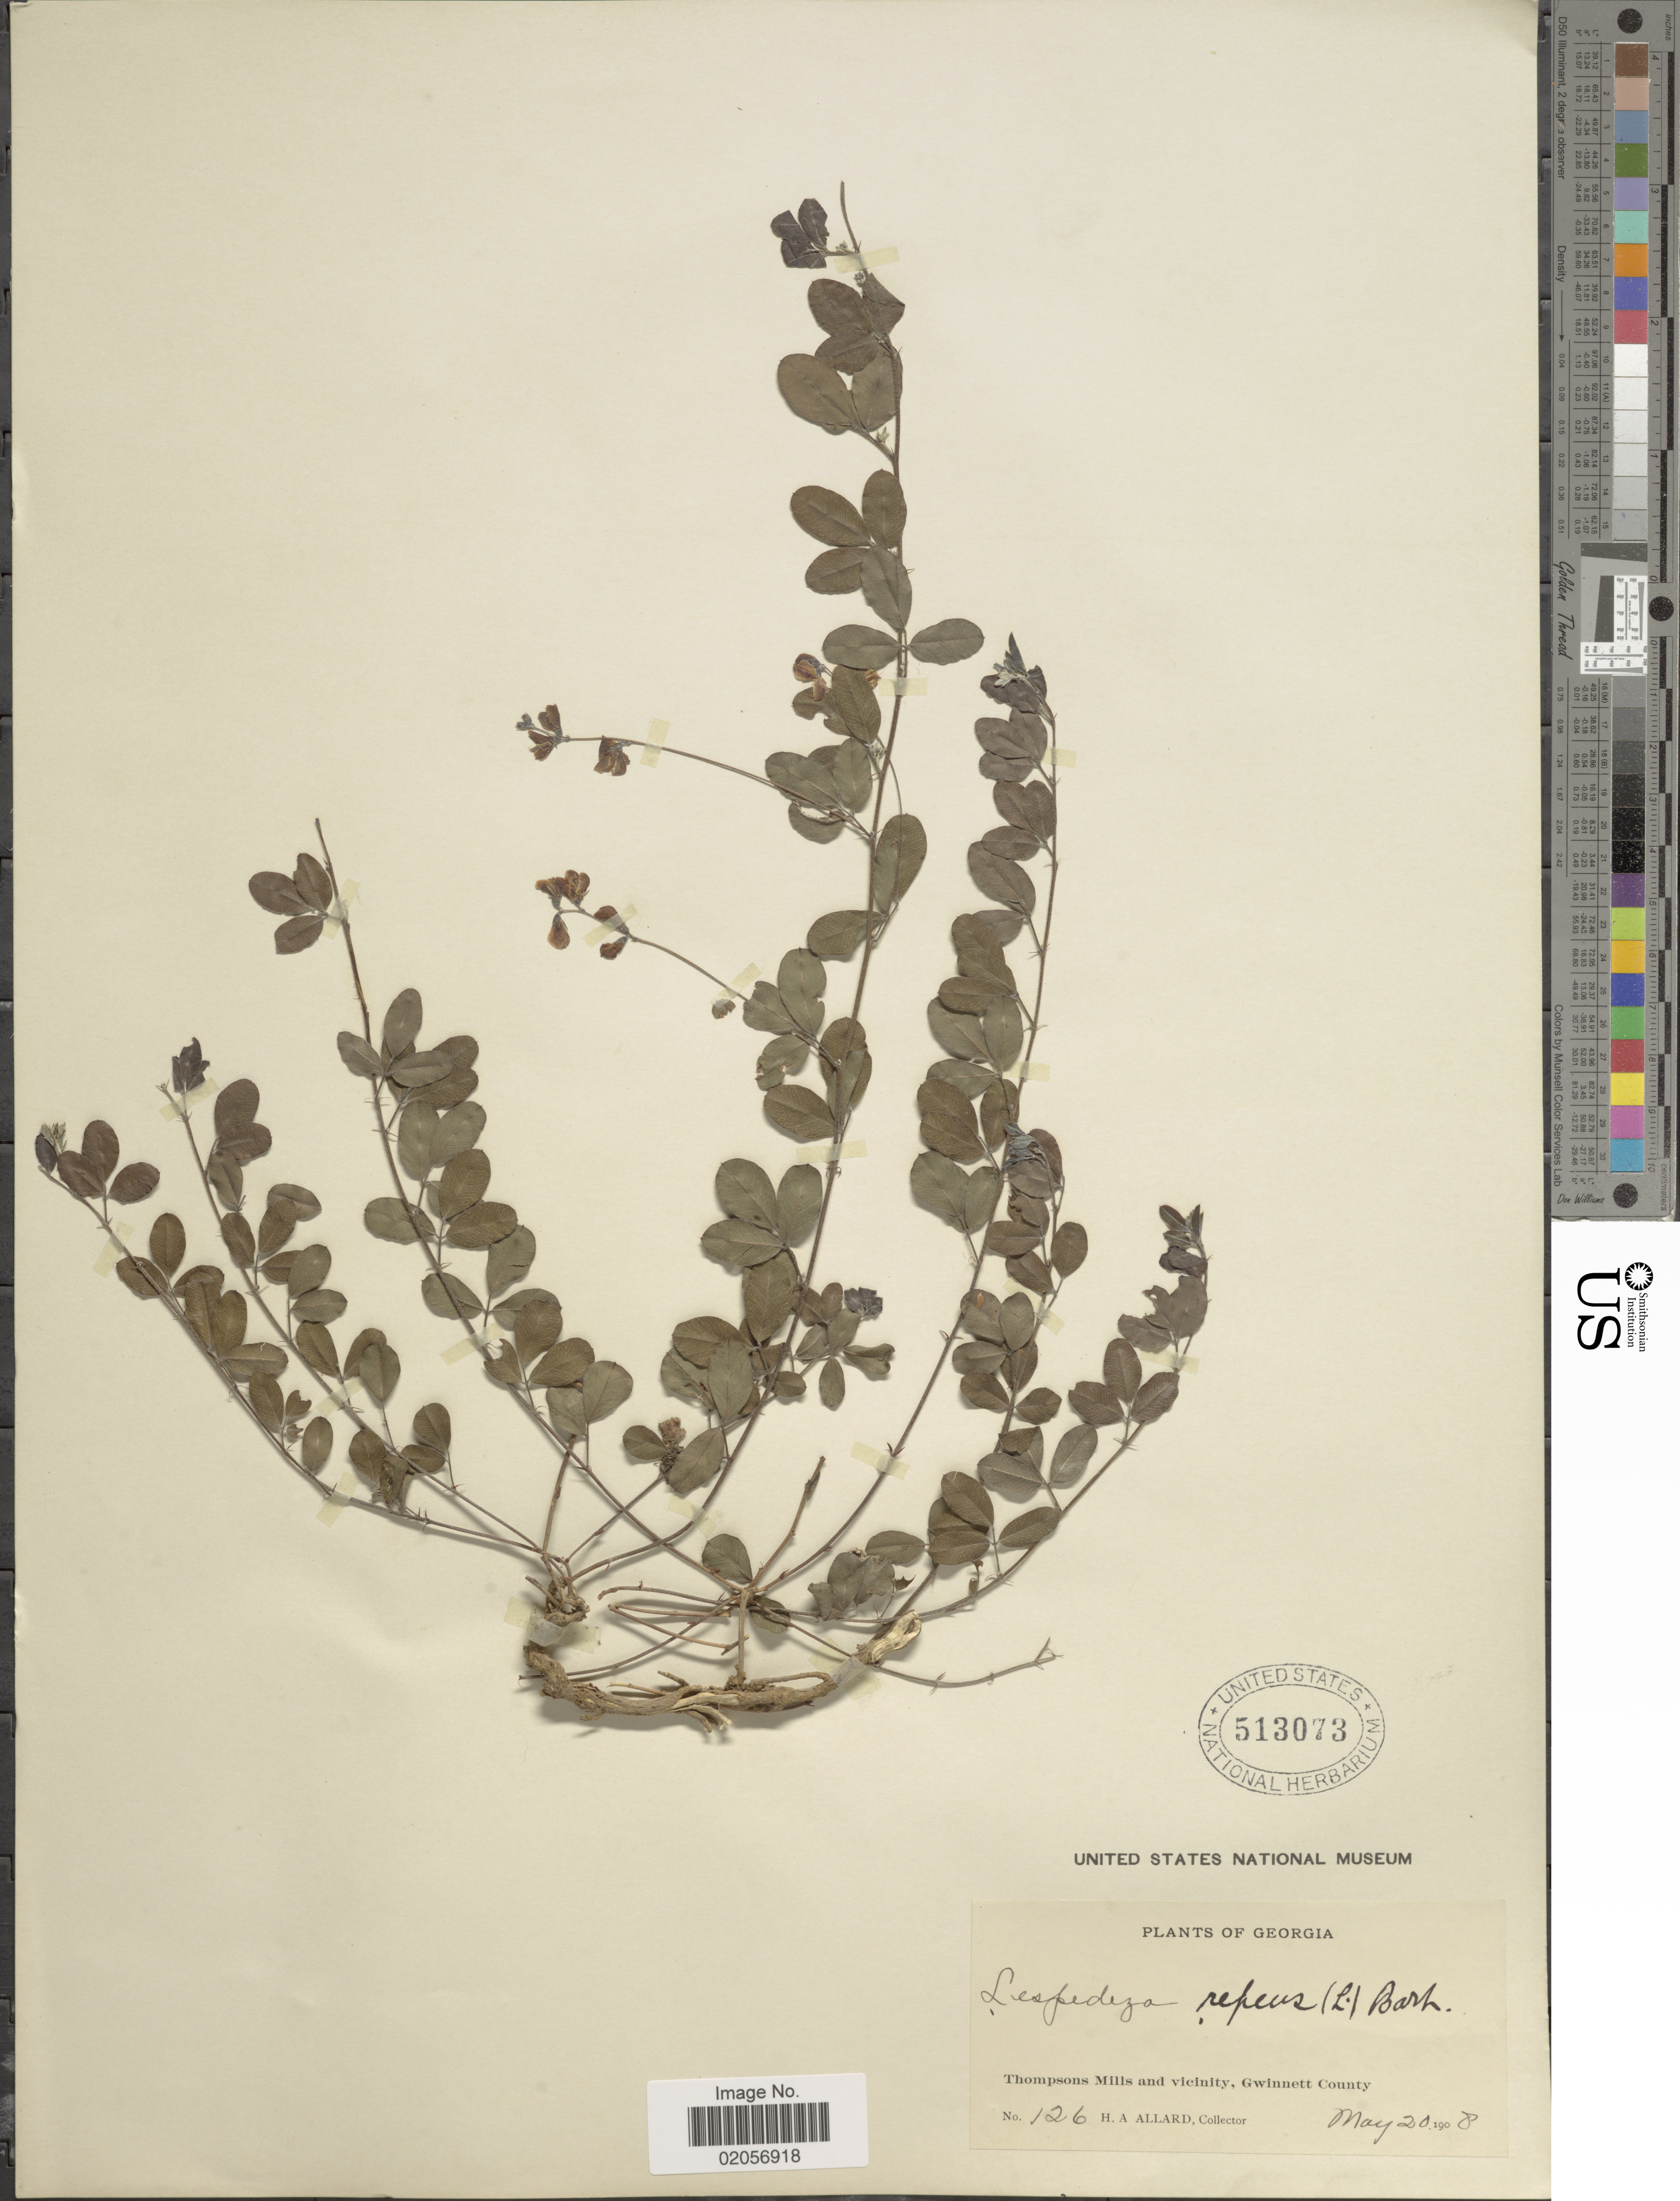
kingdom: Plantae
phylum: Tracheophyta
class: Magnoliopsida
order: Fabales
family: Fabaceae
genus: Lespedeza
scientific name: Lespedeza repens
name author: (L.) W.P.C. Barton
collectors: H. A. Allard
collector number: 126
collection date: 1908-05-20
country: United States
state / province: Georgia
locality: Thompsons Mills and Vicinity, Gwinnett County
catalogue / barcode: US 513073